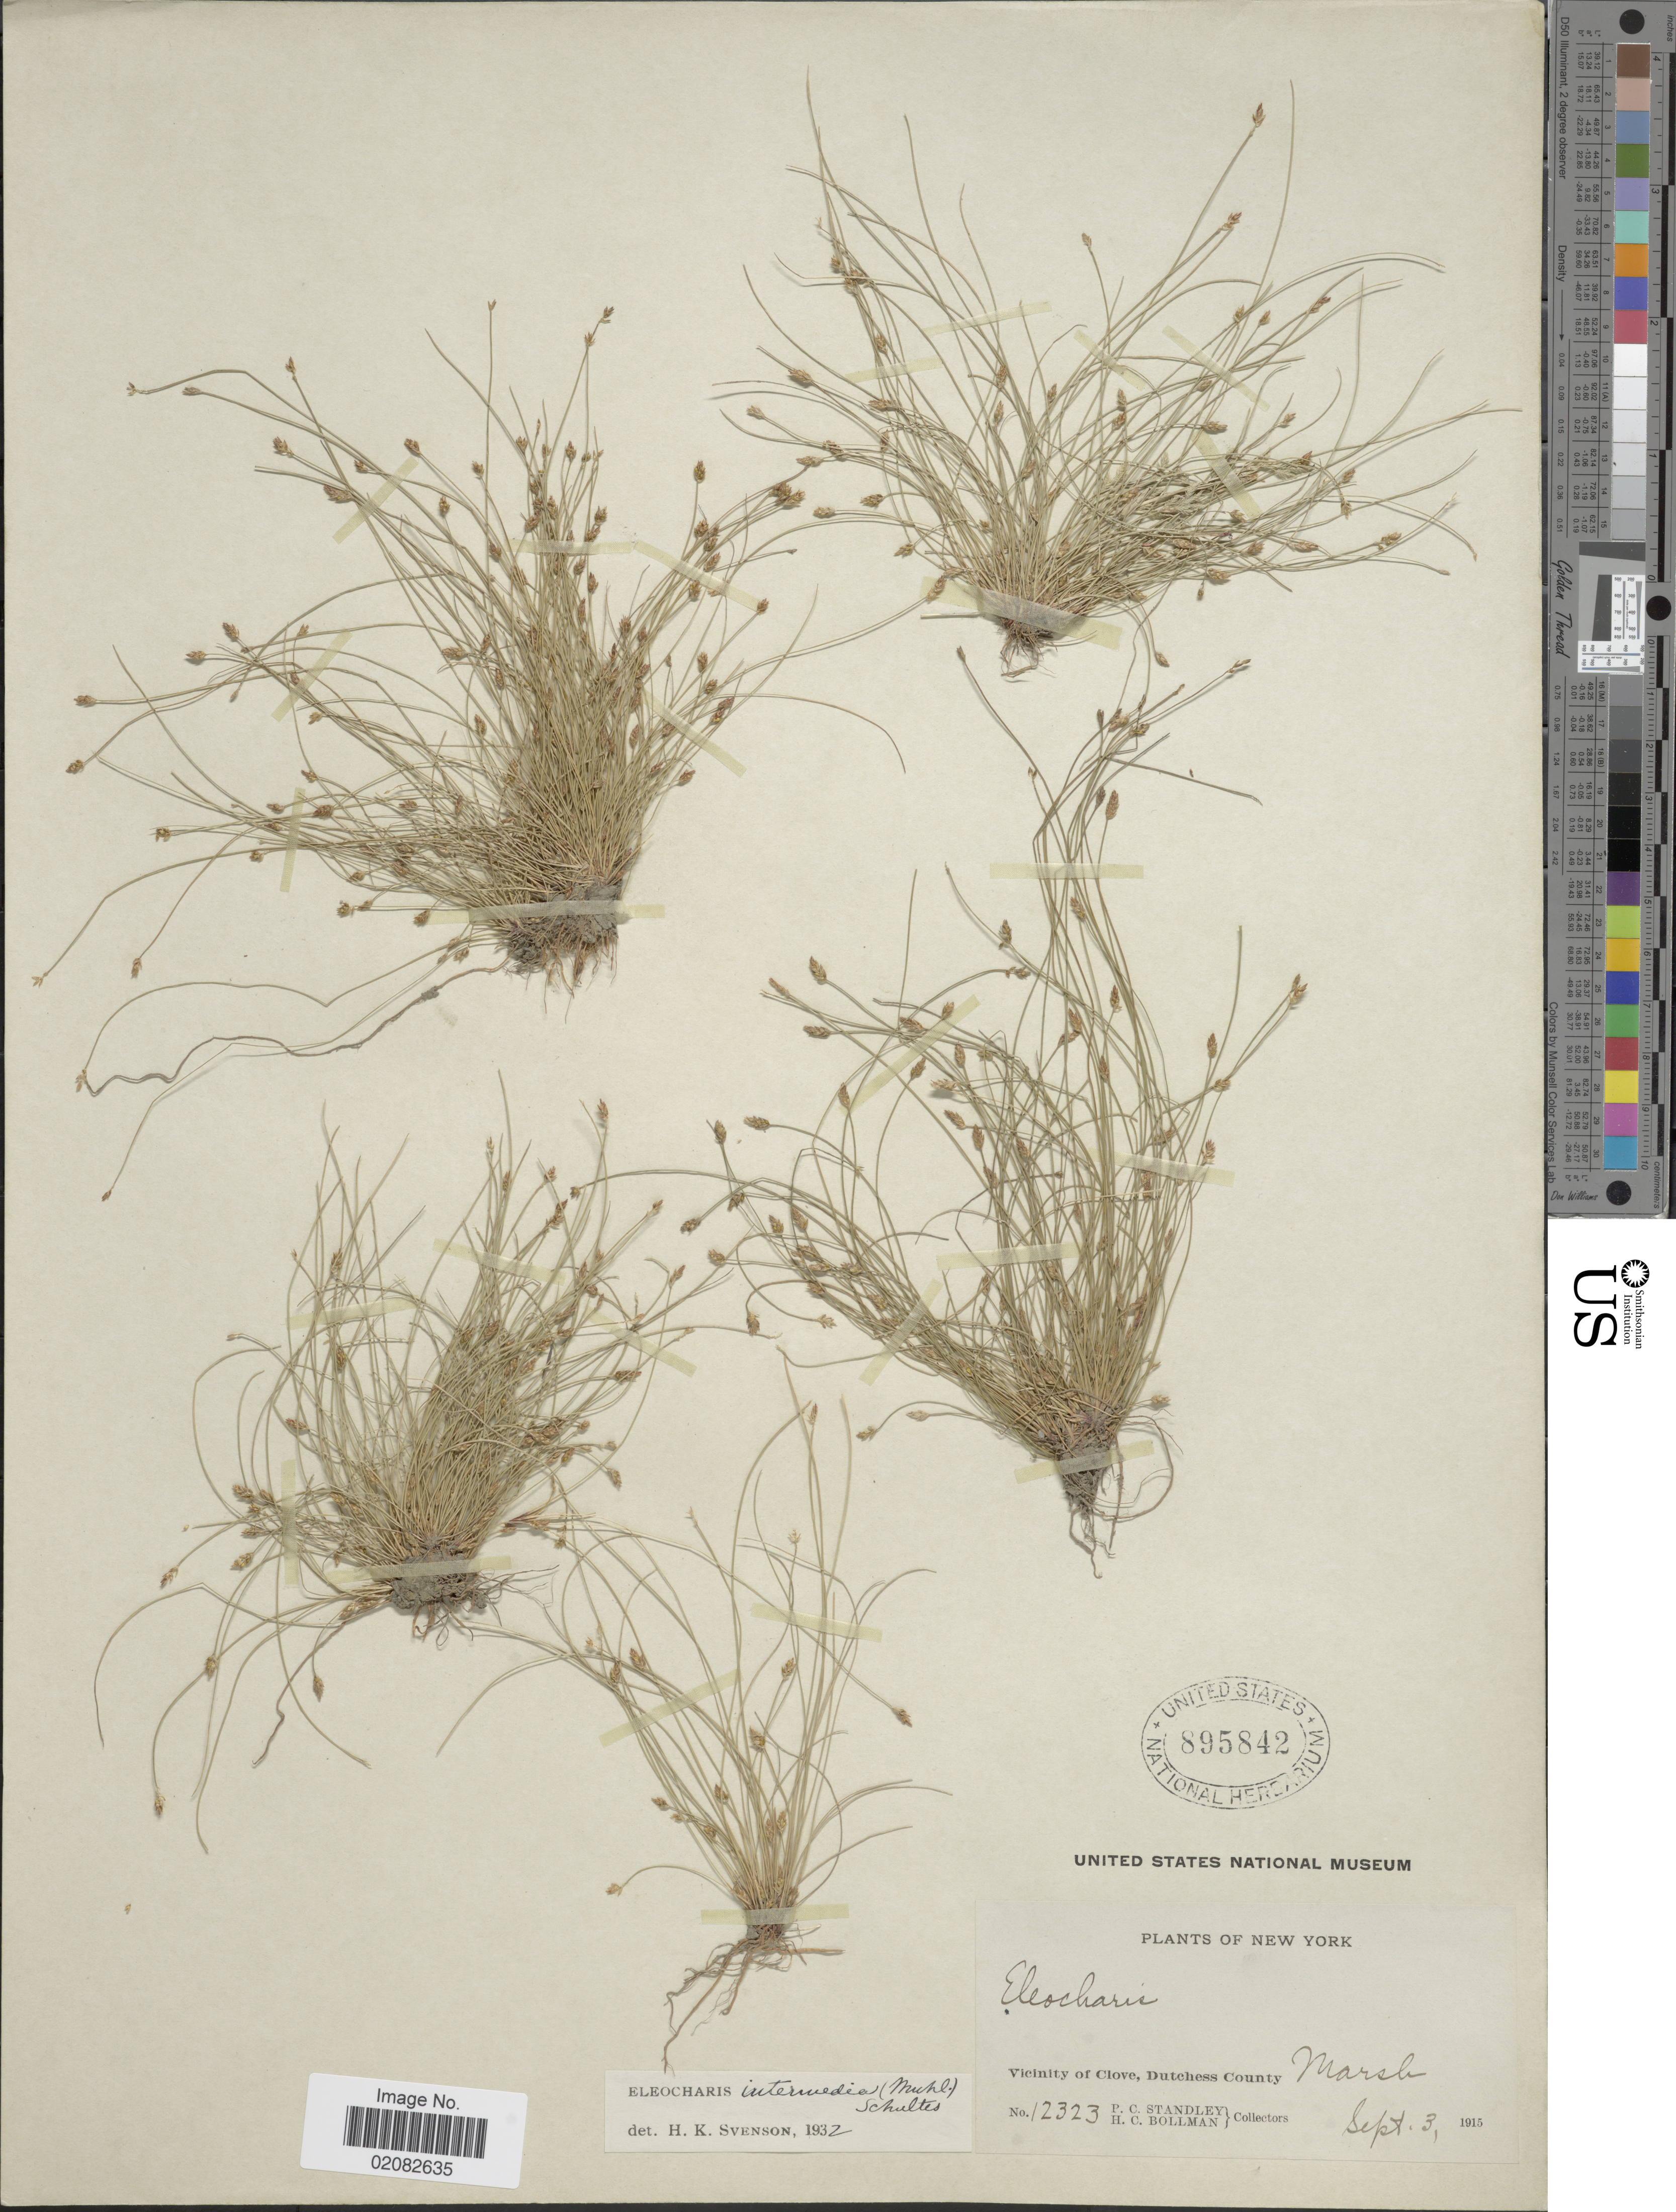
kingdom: Plantae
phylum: Tracheophyta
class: Liliopsida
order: Poales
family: Cyperaceae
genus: Eleocharis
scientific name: Eleocharis intermedia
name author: Schult.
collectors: P. C. Standley & H. C. Bollman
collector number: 12323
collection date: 1915-09-03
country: United States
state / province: New York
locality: Vicinity of Clove, Dutchess County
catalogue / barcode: US 895842